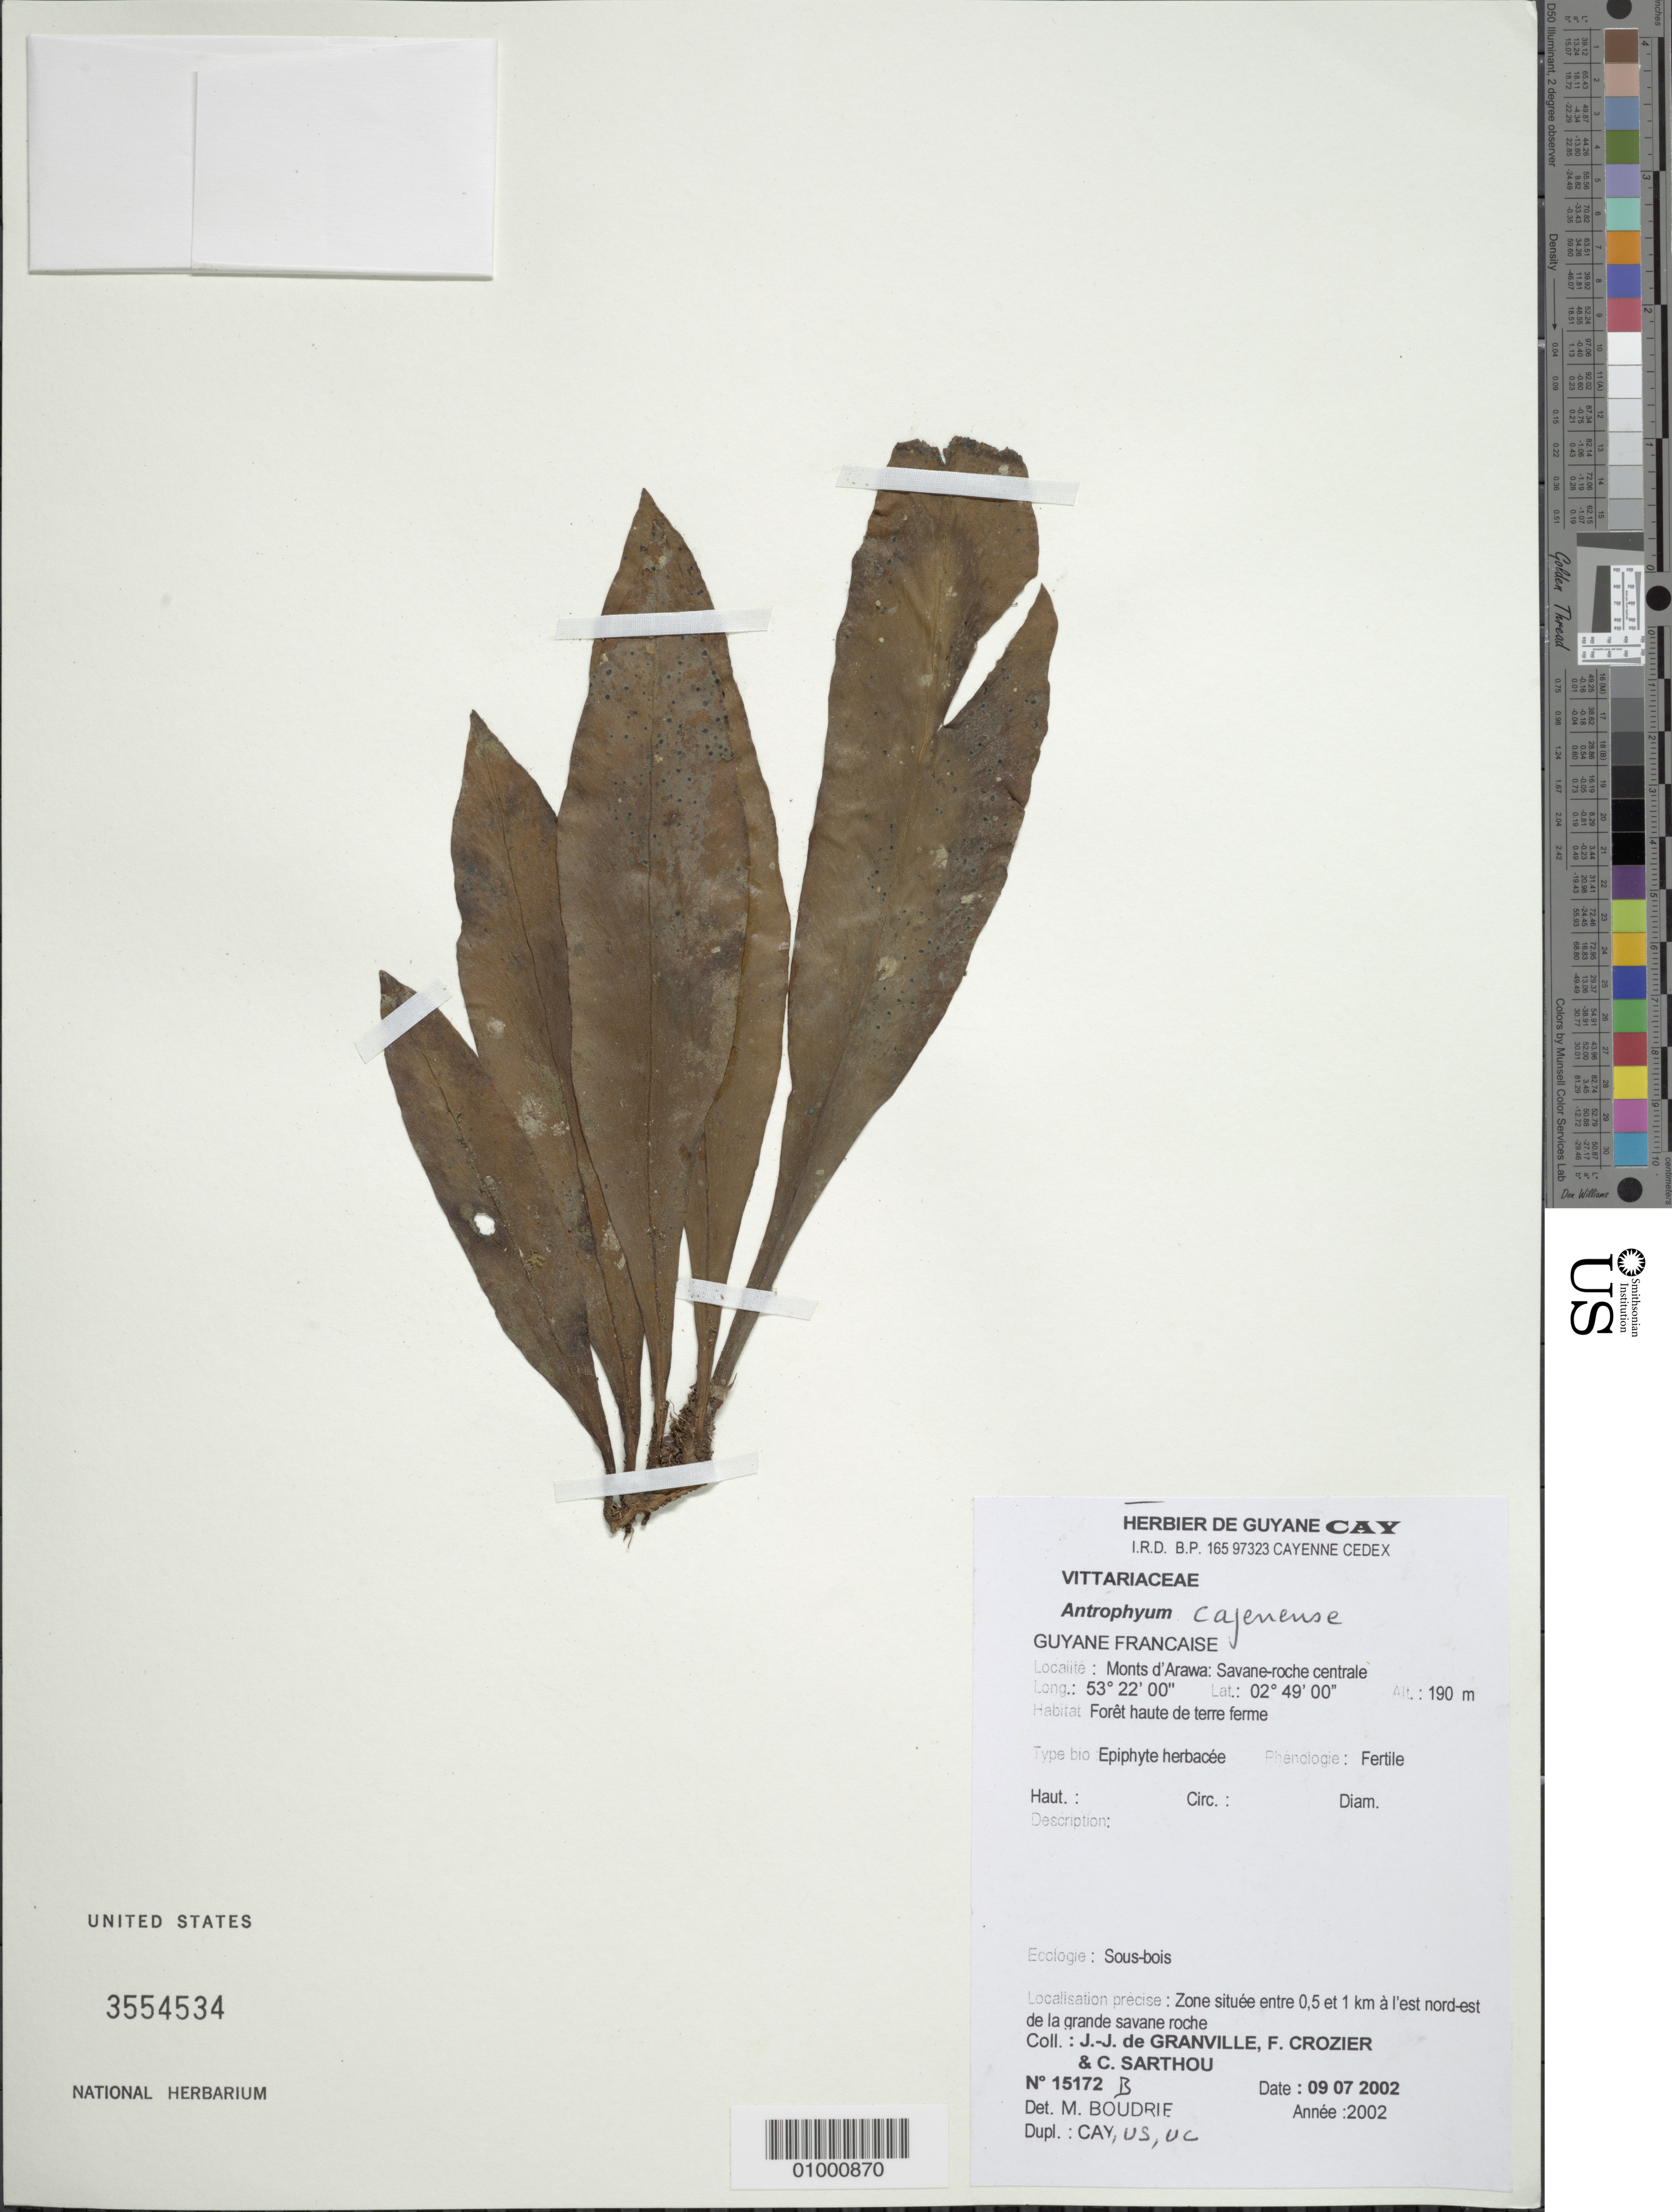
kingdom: Plantae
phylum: Tracheophyta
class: Polypodiopsida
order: Polypodiales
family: Pteridaceae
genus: Polytaenium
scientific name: Polytaenium cajenense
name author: (Desv.) Benedict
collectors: J.-J. de Granville, F. Crozier & C. Sarthou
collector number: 15172 B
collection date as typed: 9-Jul-02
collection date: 2002-07-09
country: French Guiana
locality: Monts d'Arawa, zone de la savane-roche centrale, Zone située entre 0.5-1 km à l'est nord-est de la grande savane-roche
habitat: Foret haute de terre ferme; sous-bois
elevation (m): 190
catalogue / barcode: US 3554534